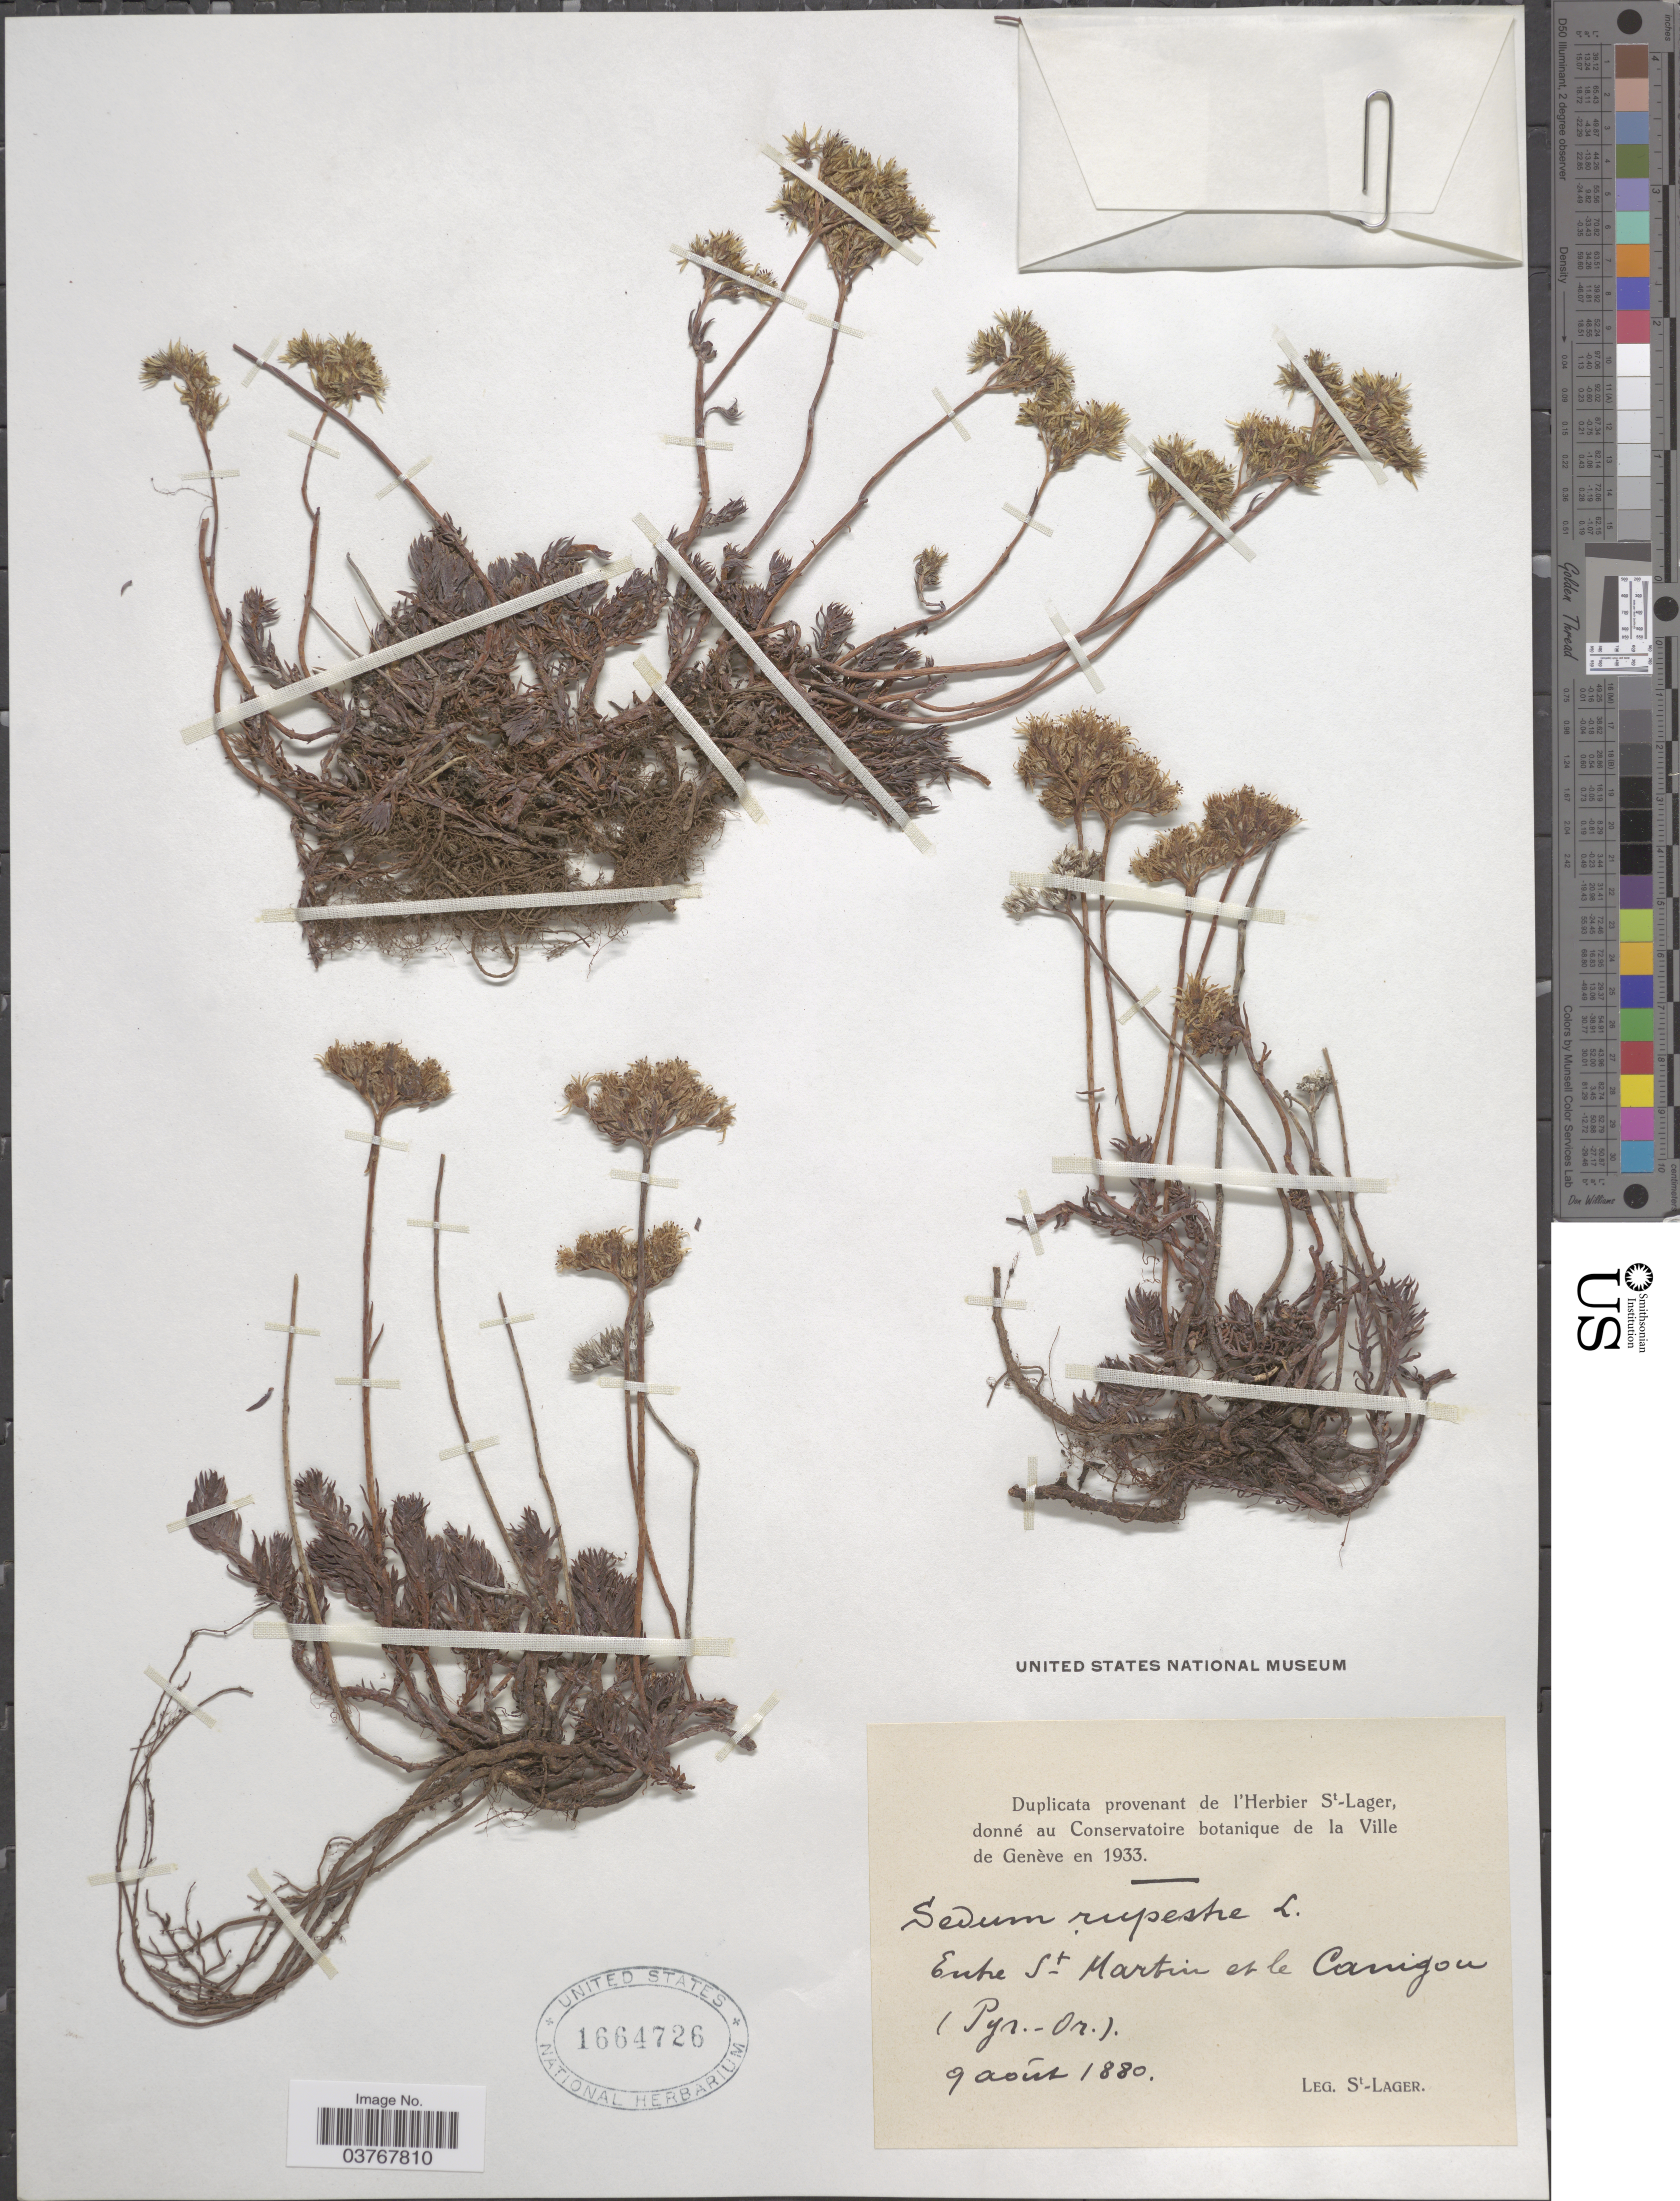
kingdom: Plantae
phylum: Tracheophyta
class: Magnoliopsida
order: Saxifragales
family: Crassulaceae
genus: Petrosedum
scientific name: Petrosedum rupestre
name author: (L.) P.V. Heath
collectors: -. St. Lager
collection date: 1880-08-09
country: France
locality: Entre St. Martin et le Carnigou (Pyr.-Or.).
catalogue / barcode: US 1664726